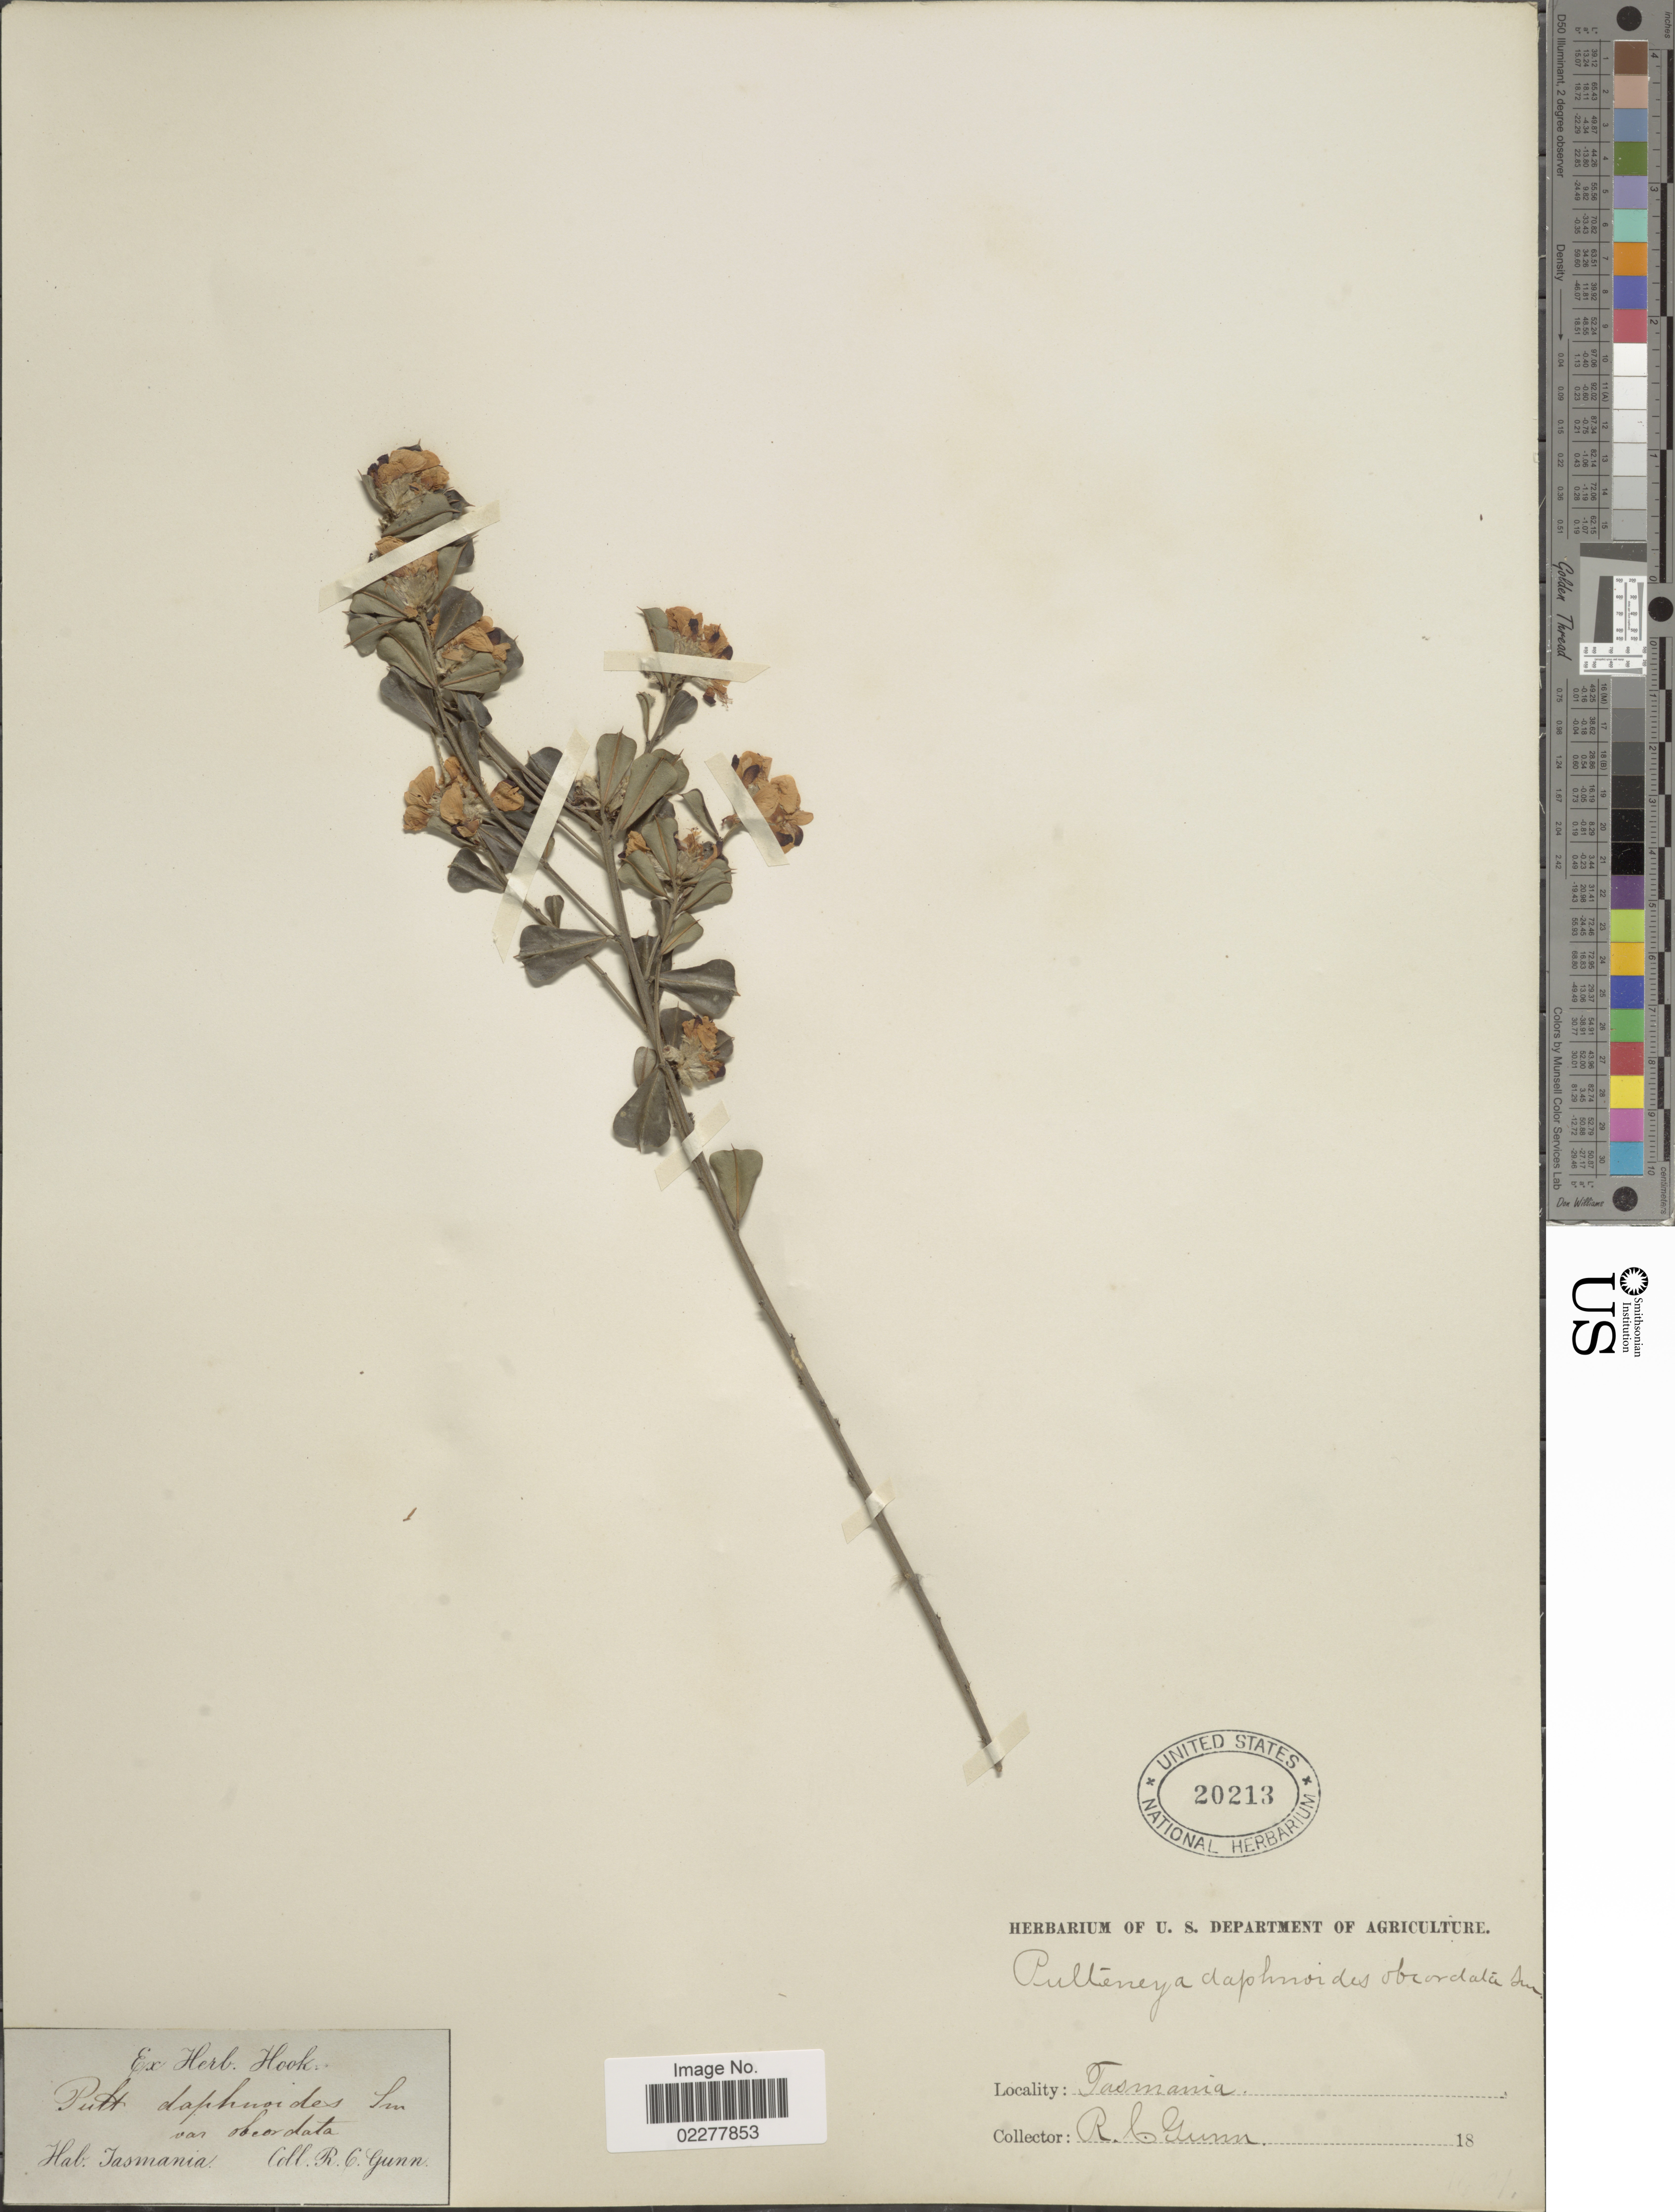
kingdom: Plantae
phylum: Tracheophyta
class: Magnoliopsida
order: Fabales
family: Fabaceae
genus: Pultenaea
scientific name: Pultenaea daphnoides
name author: J.C. Wendl.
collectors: R. Gunn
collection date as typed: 18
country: Australia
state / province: Tasmania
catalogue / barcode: US 20213